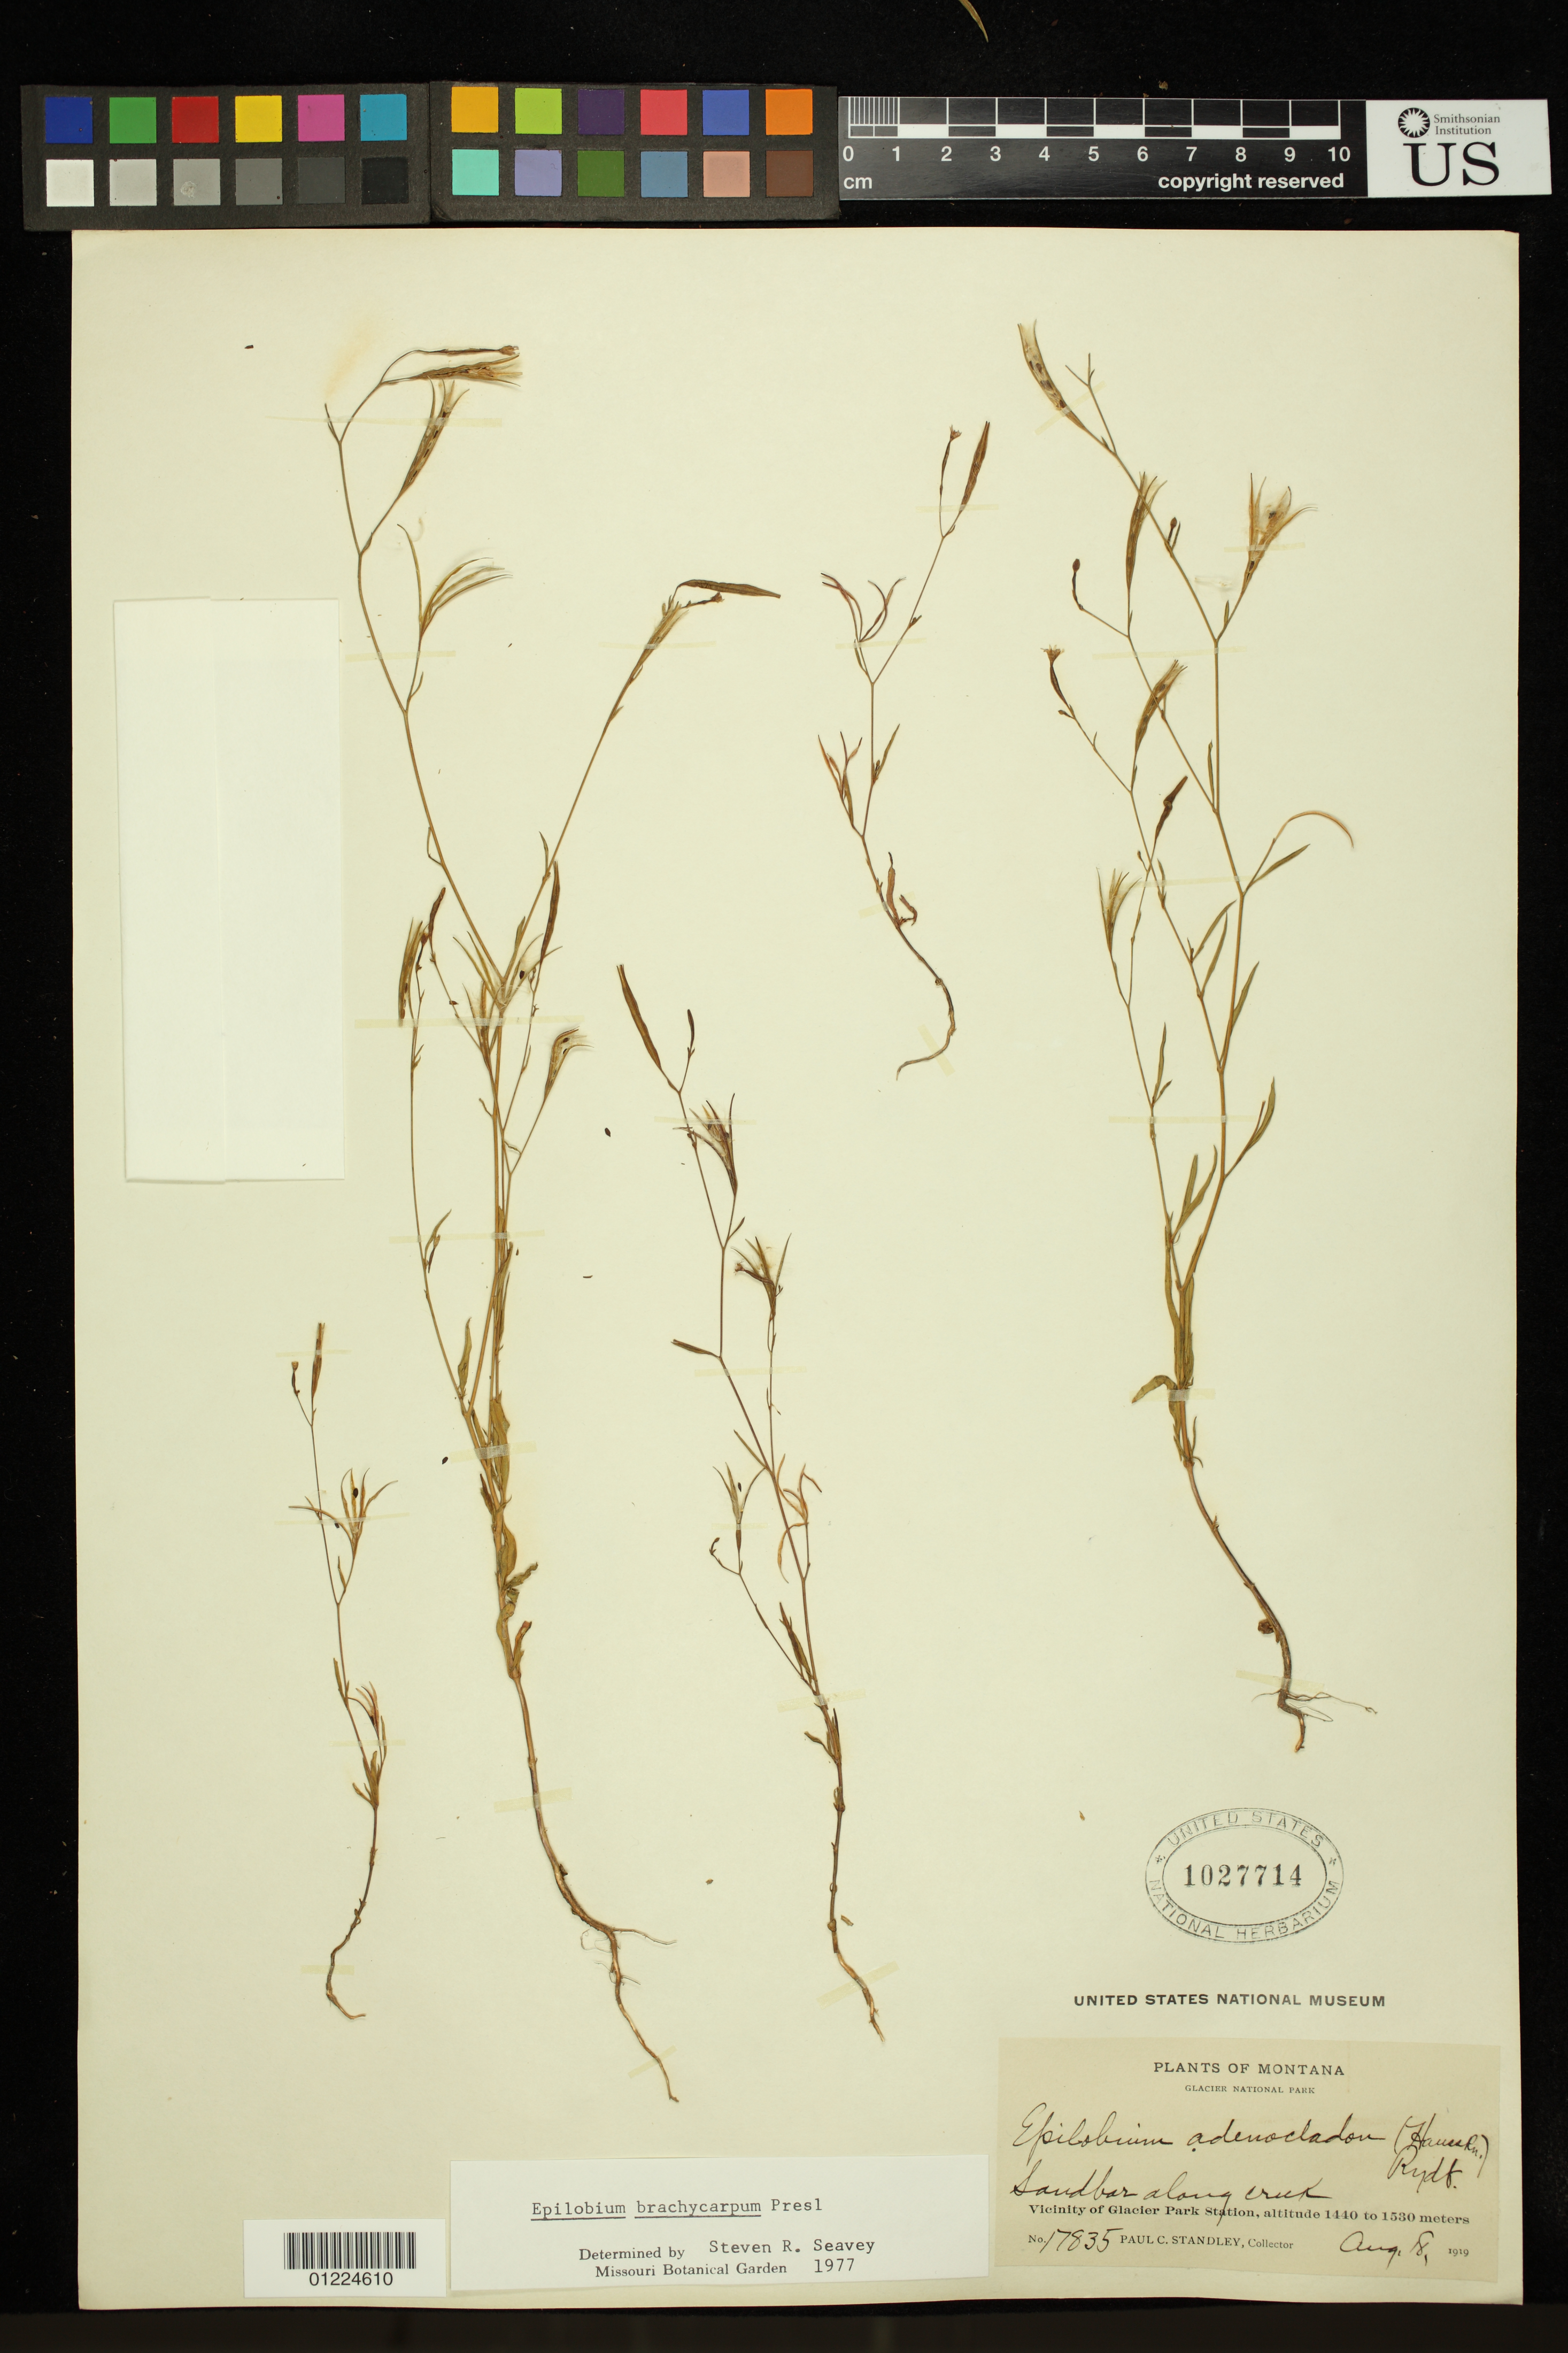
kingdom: Plantae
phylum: Tracheophyta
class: Magnoliopsida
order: Myrtales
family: Onagraceae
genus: Epilobium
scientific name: Epilobium brachycarpum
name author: C. Presl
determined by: Seavey, S. R.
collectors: P. C. Standley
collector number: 17835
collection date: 1919-08-18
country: United States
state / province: Montana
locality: Vicinity of Glacier Park Station, Sandbar along Creek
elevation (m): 1440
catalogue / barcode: US 1027714